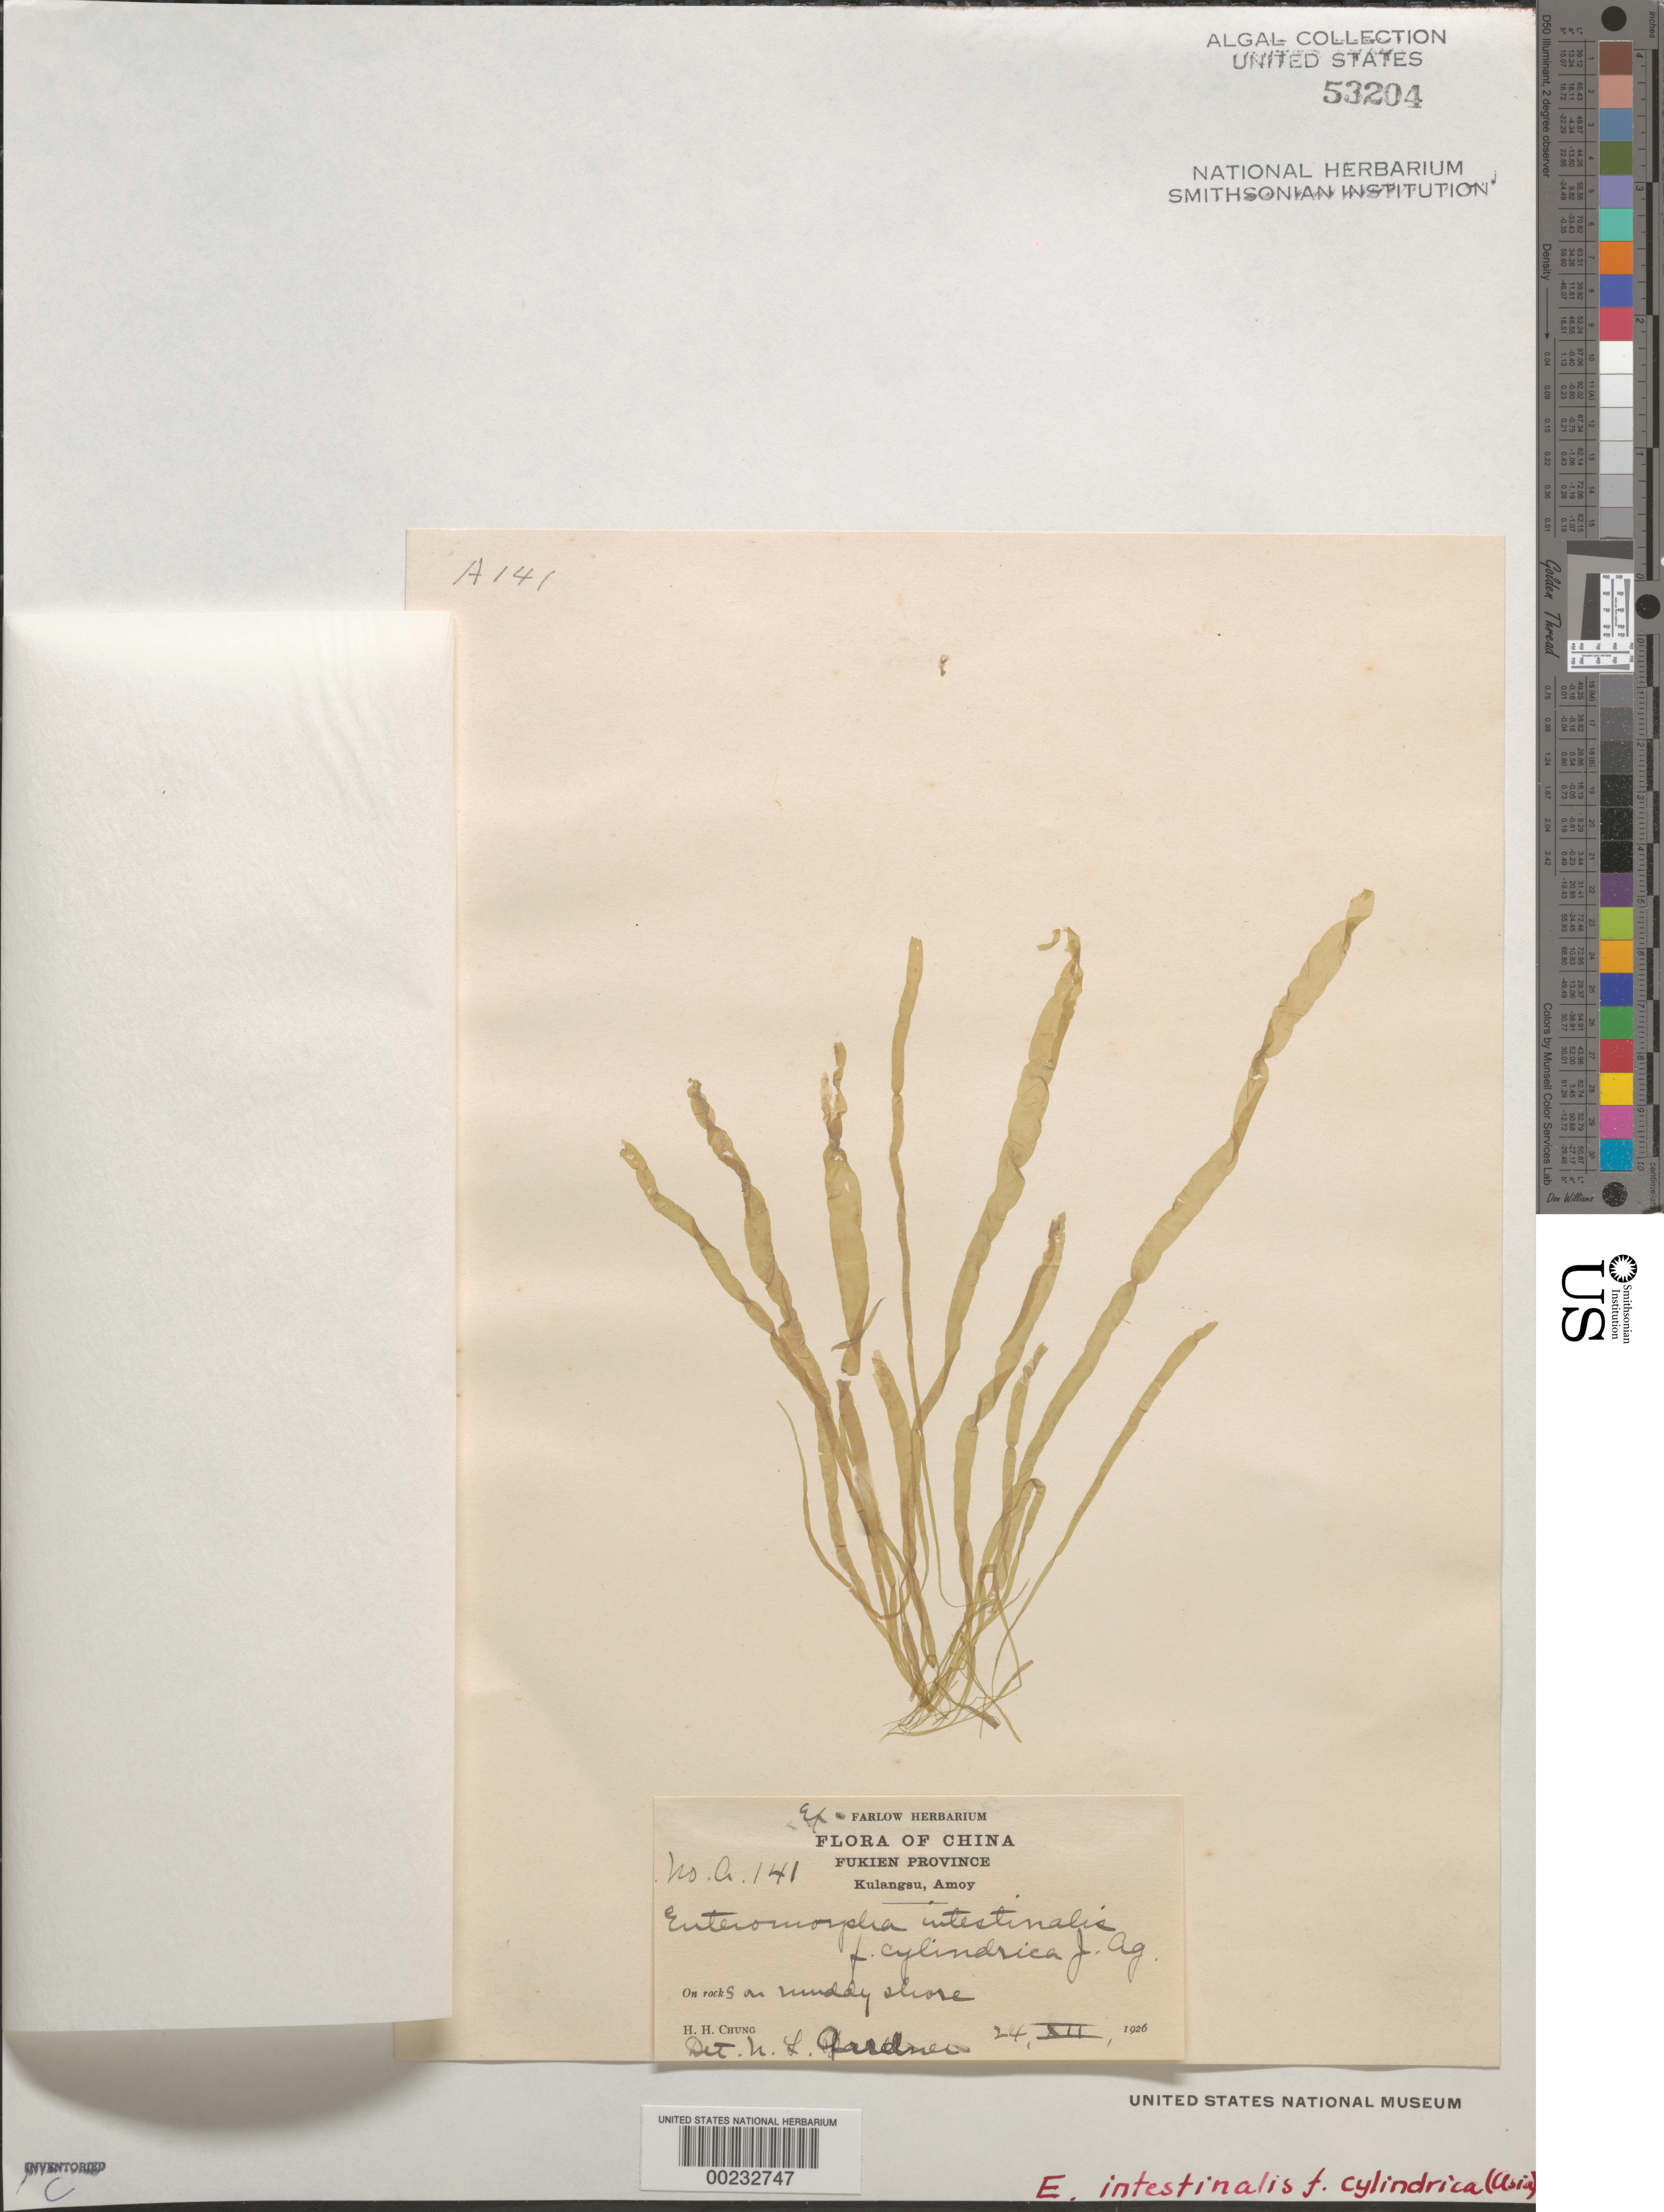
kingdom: Plantae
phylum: Chlorophyta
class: Ulvophyceae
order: Ulvales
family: Ulvaceae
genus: Ulva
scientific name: Ulva intestinalis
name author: L.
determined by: Algae name updating Project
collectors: H. Chung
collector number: A.141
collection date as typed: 24 Nov 1926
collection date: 1926-11-24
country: China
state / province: Fujian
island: Kulangsu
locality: Amoy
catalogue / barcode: US 53204